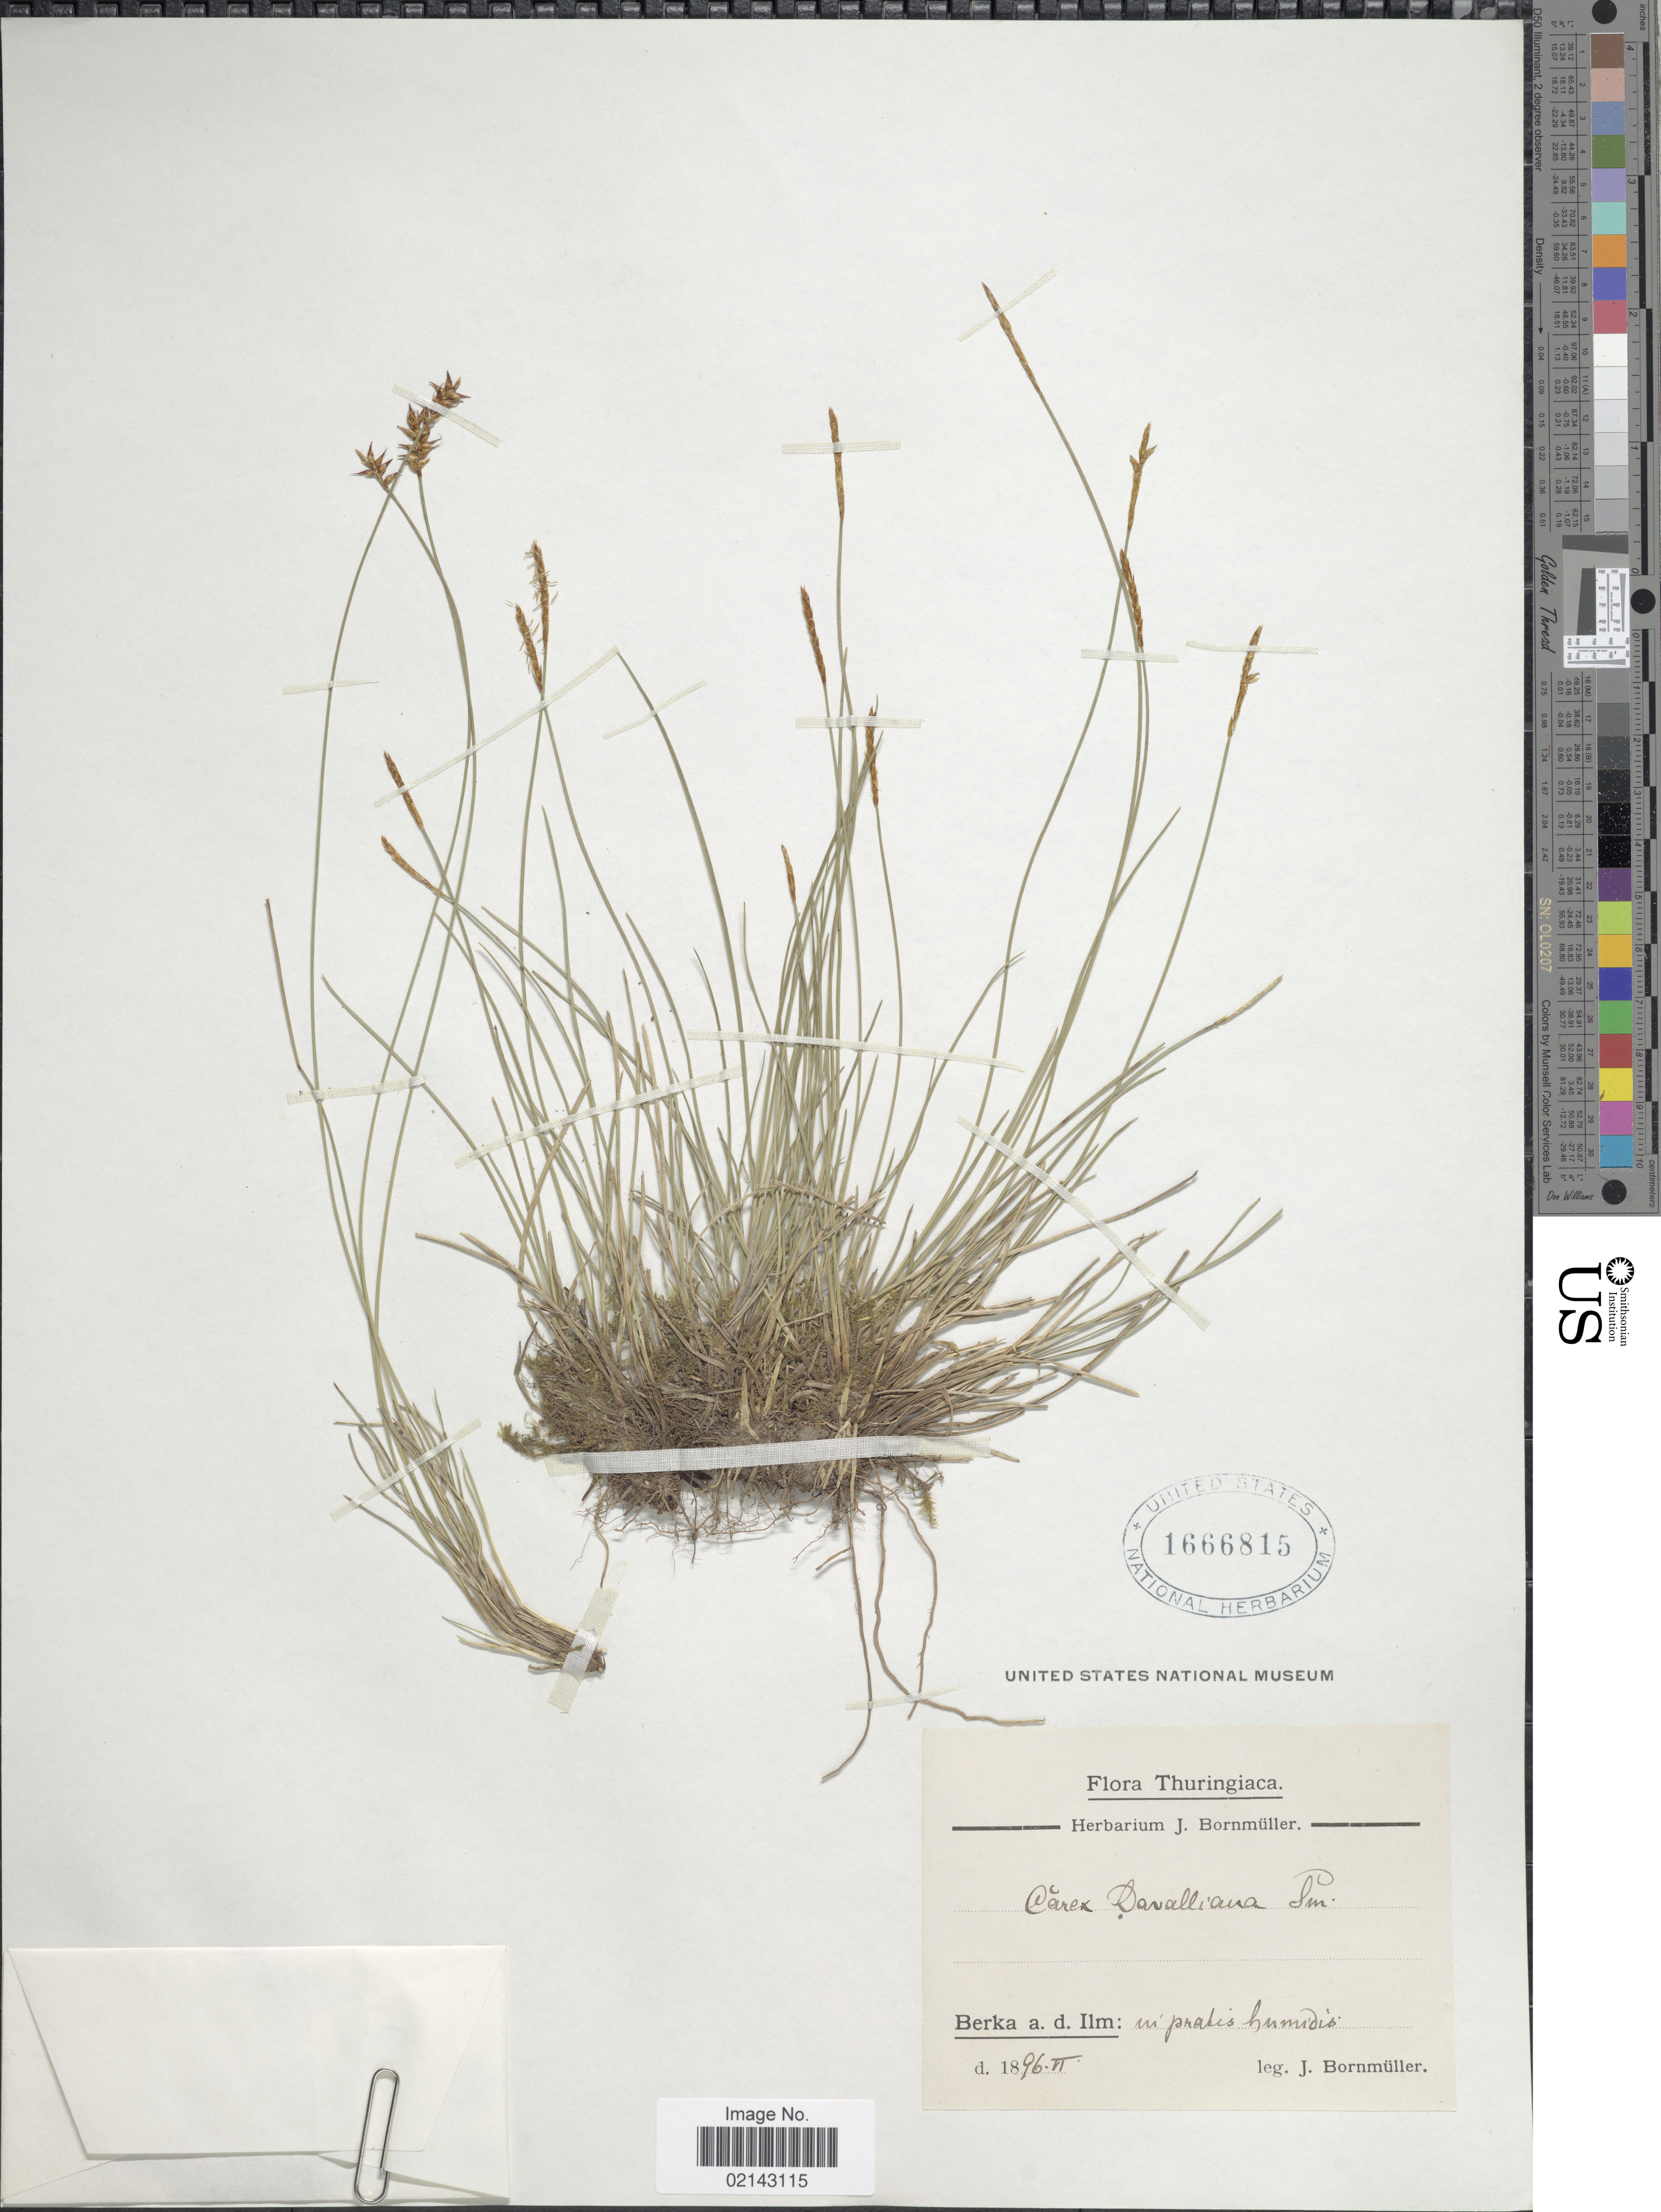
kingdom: Plantae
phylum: Tracheophyta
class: Liliopsida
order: Poales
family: Cyperaceae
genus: Carex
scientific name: Carex davalliana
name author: Sm.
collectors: J. Bornmüller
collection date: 1896-02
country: Germany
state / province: Thuringia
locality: Thuringiaca. Berka a. d. Ilm: in pratis humidis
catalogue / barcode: US 1666815